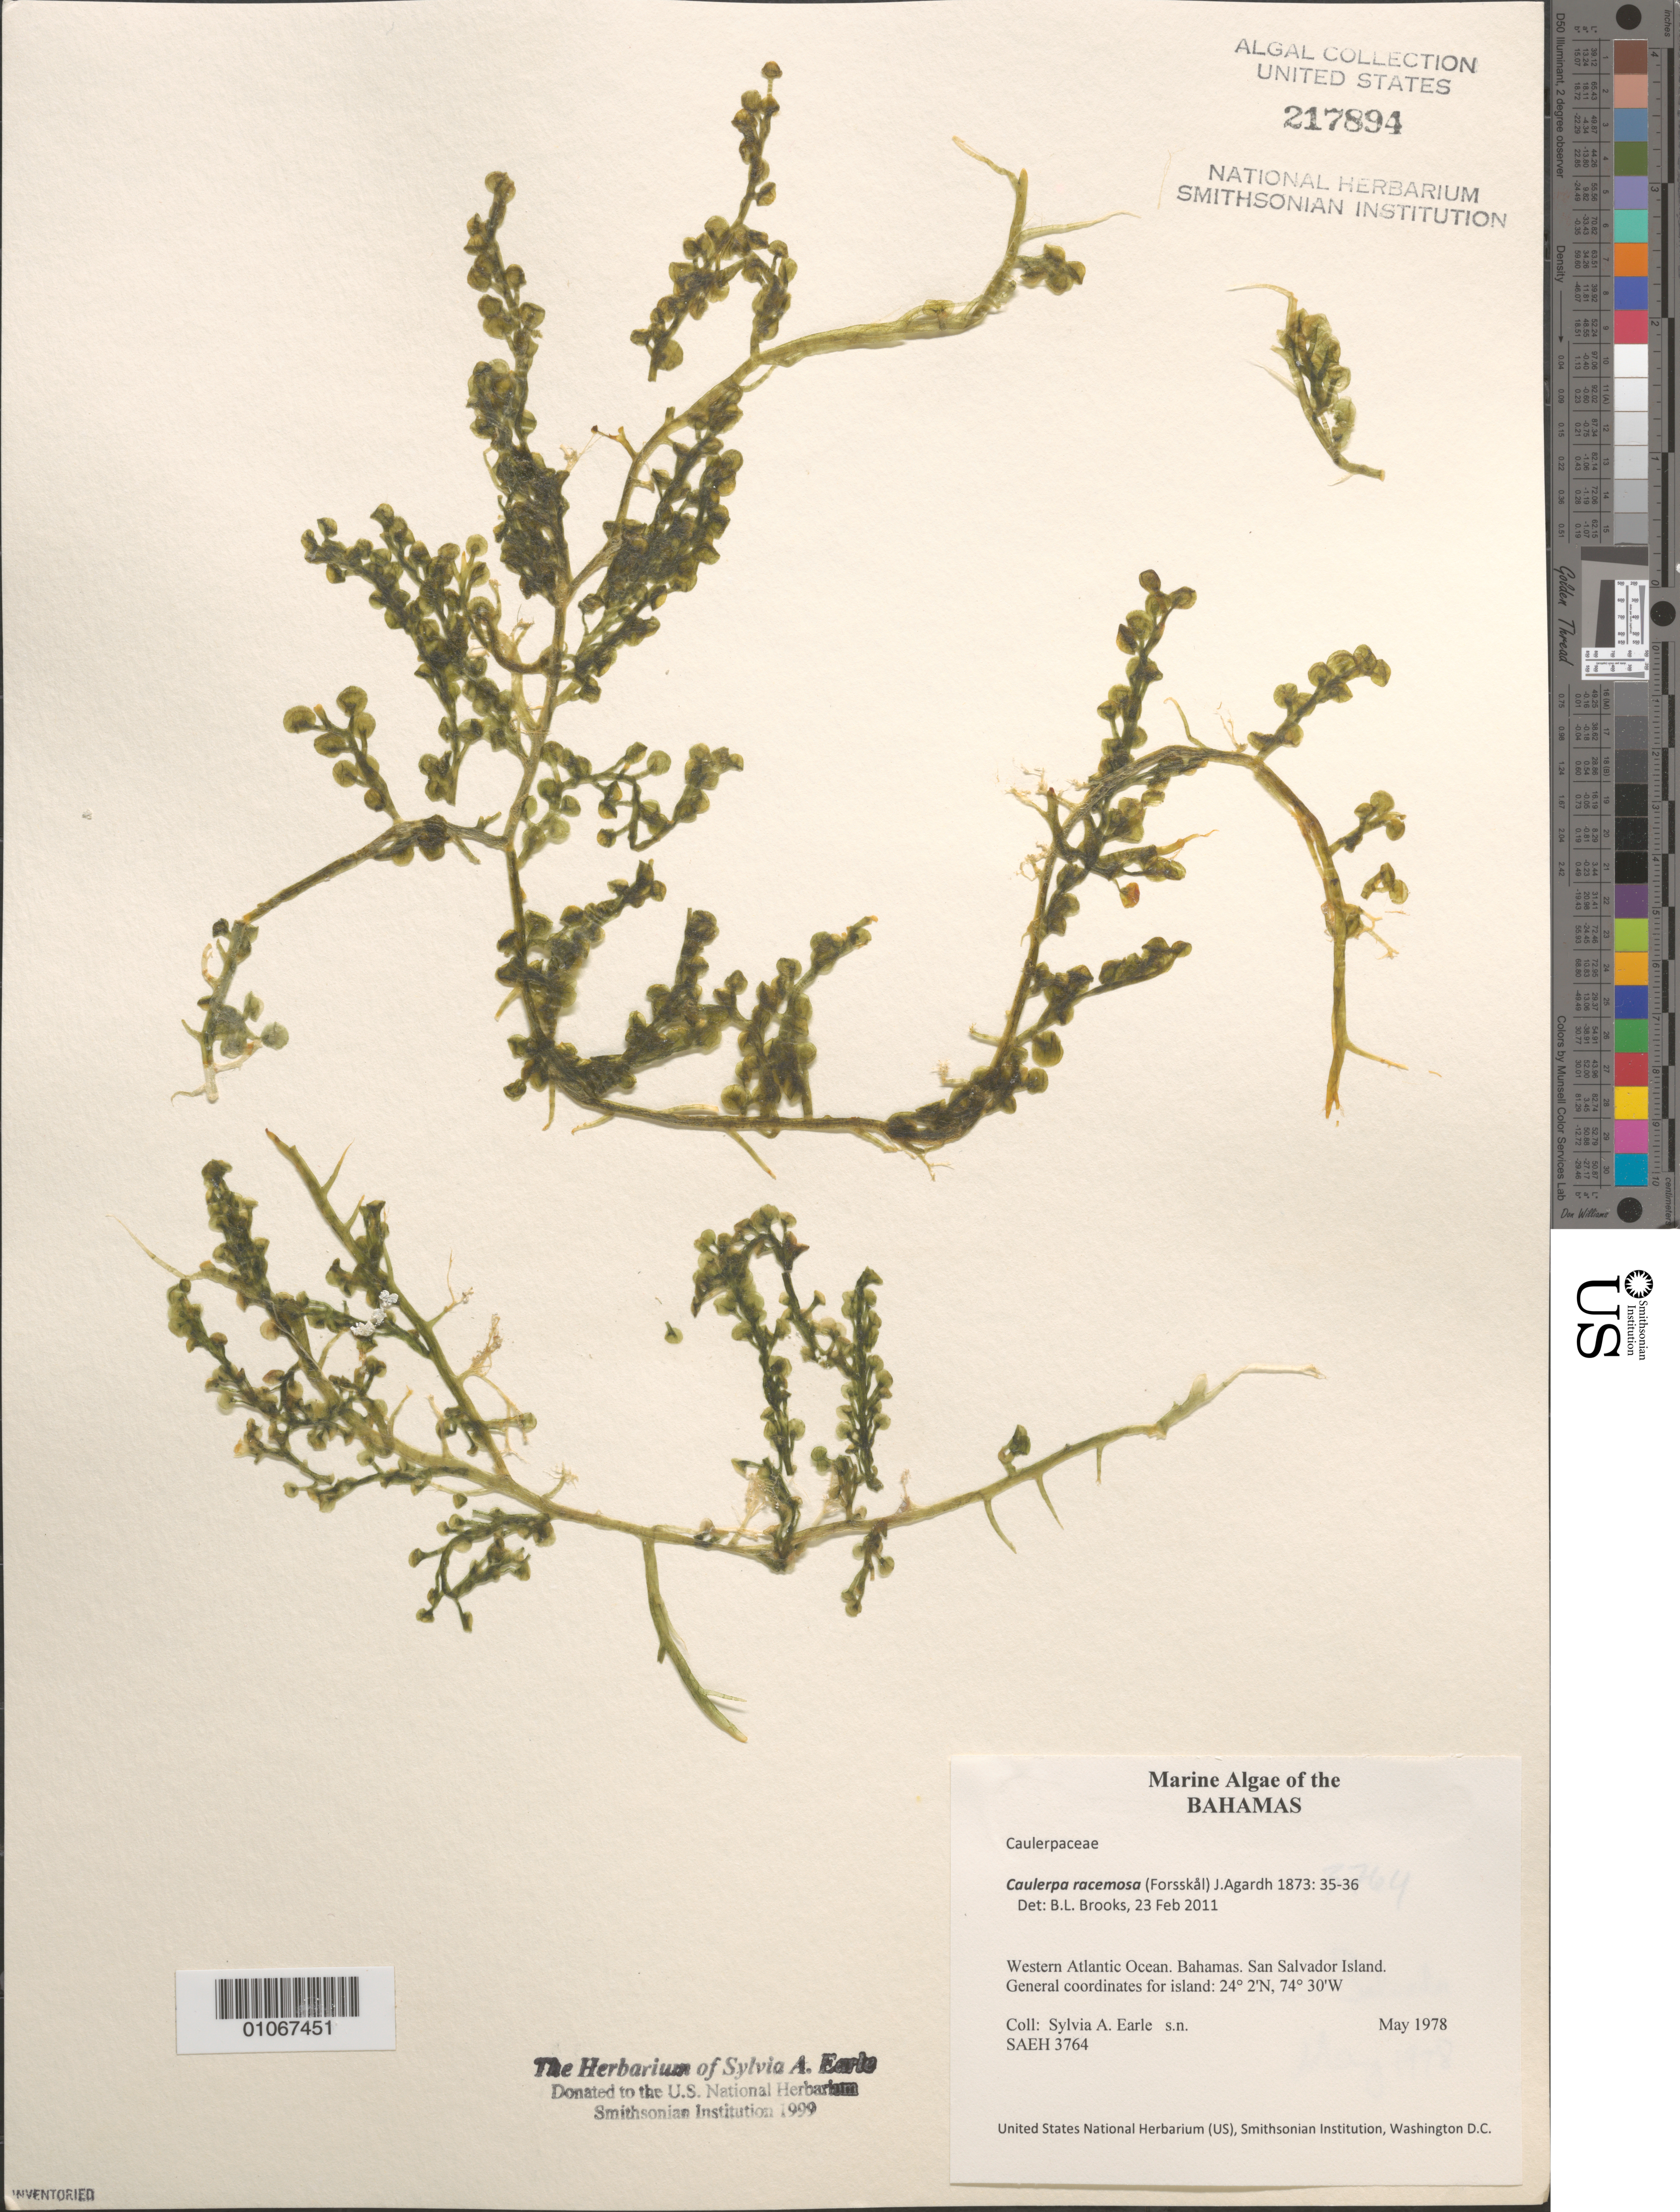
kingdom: Plantae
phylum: Chlorophyta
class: Ulvophyceae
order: Bryopsidales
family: Caulerpaceae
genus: Caulerpa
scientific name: Caulerpa racemosa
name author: (Forssk.) J. Agardh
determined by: Brooks, B. L., (BOT), Smithsonian Institution - National Museum of Natural History (UNITED STATES)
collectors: S. A. Earle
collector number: SAEH 3764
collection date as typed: May 1978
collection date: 1978-05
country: Bahamas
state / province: San Salvador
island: San Salvador Island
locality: Western Atlantic Ocean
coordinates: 24 2'N, 74 30'W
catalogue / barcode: US 217894